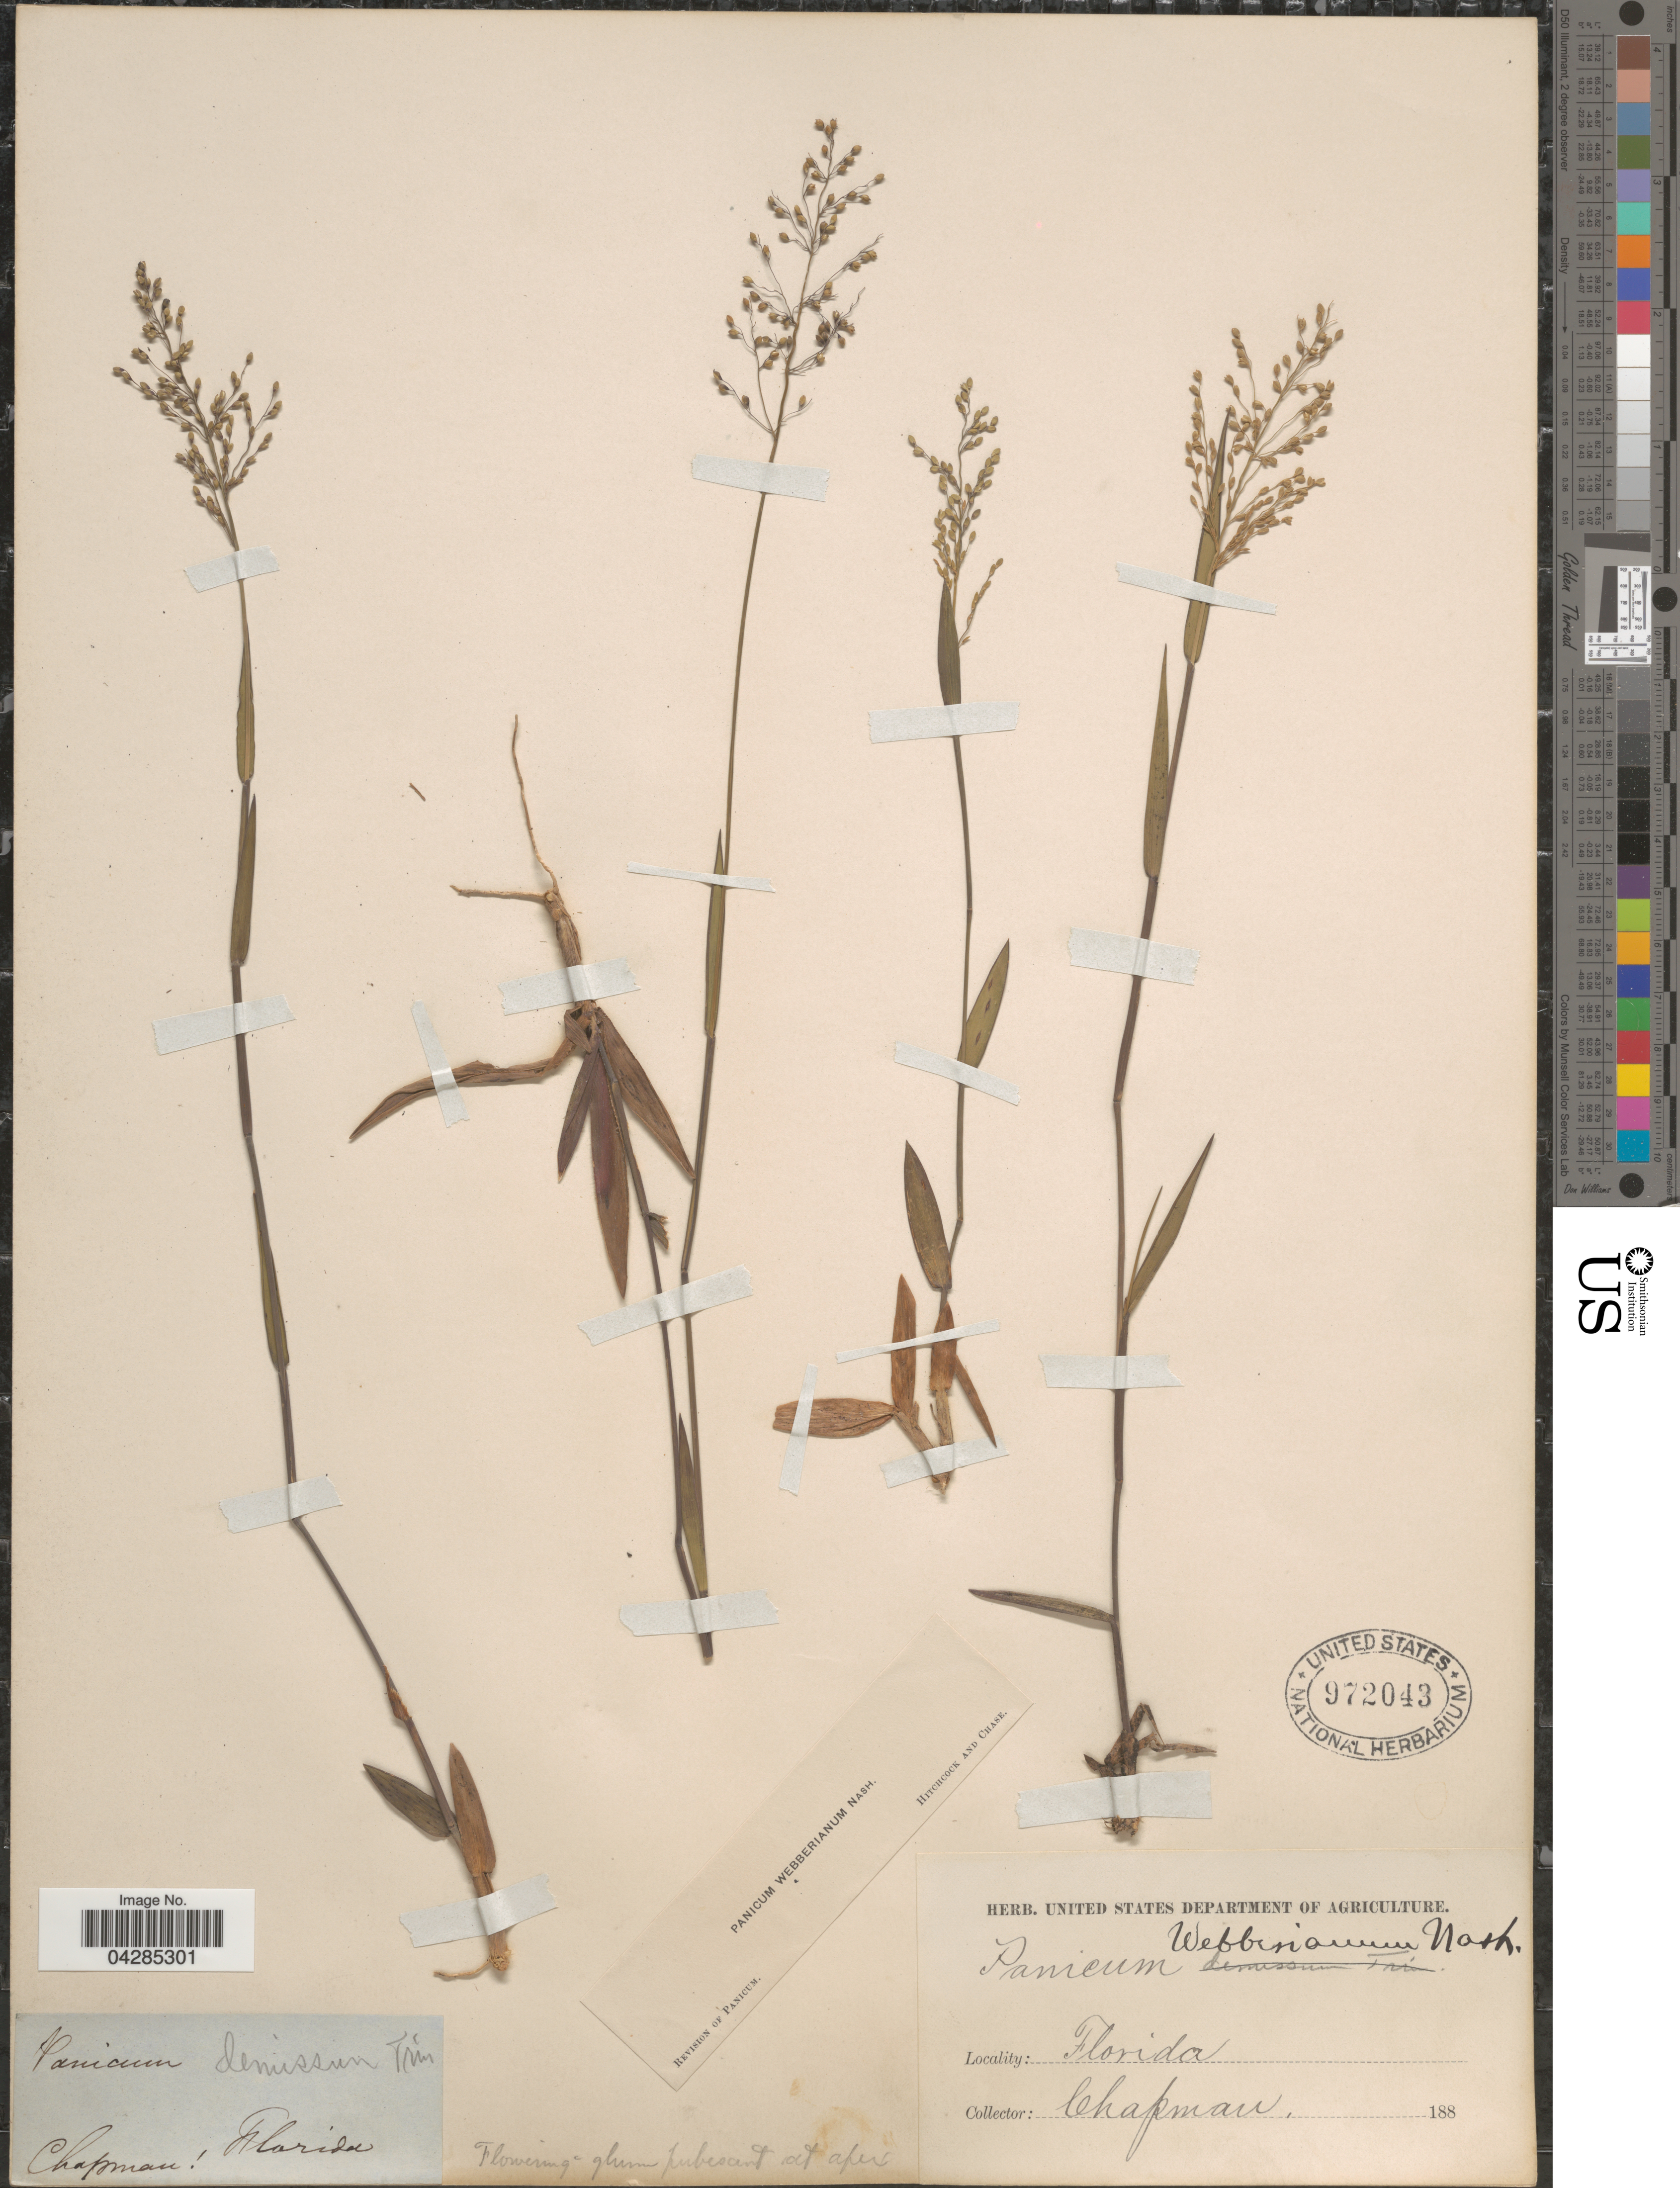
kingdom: Plantae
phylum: Tracheophyta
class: Liliopsida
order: Poales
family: Poaceae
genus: Dichanthelium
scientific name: Dichanthelium portoricense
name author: (Desv. ex Ham.) B.F. Hansen & Wunderlin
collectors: A. Chapman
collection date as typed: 188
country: United States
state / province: Florida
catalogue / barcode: US 972043